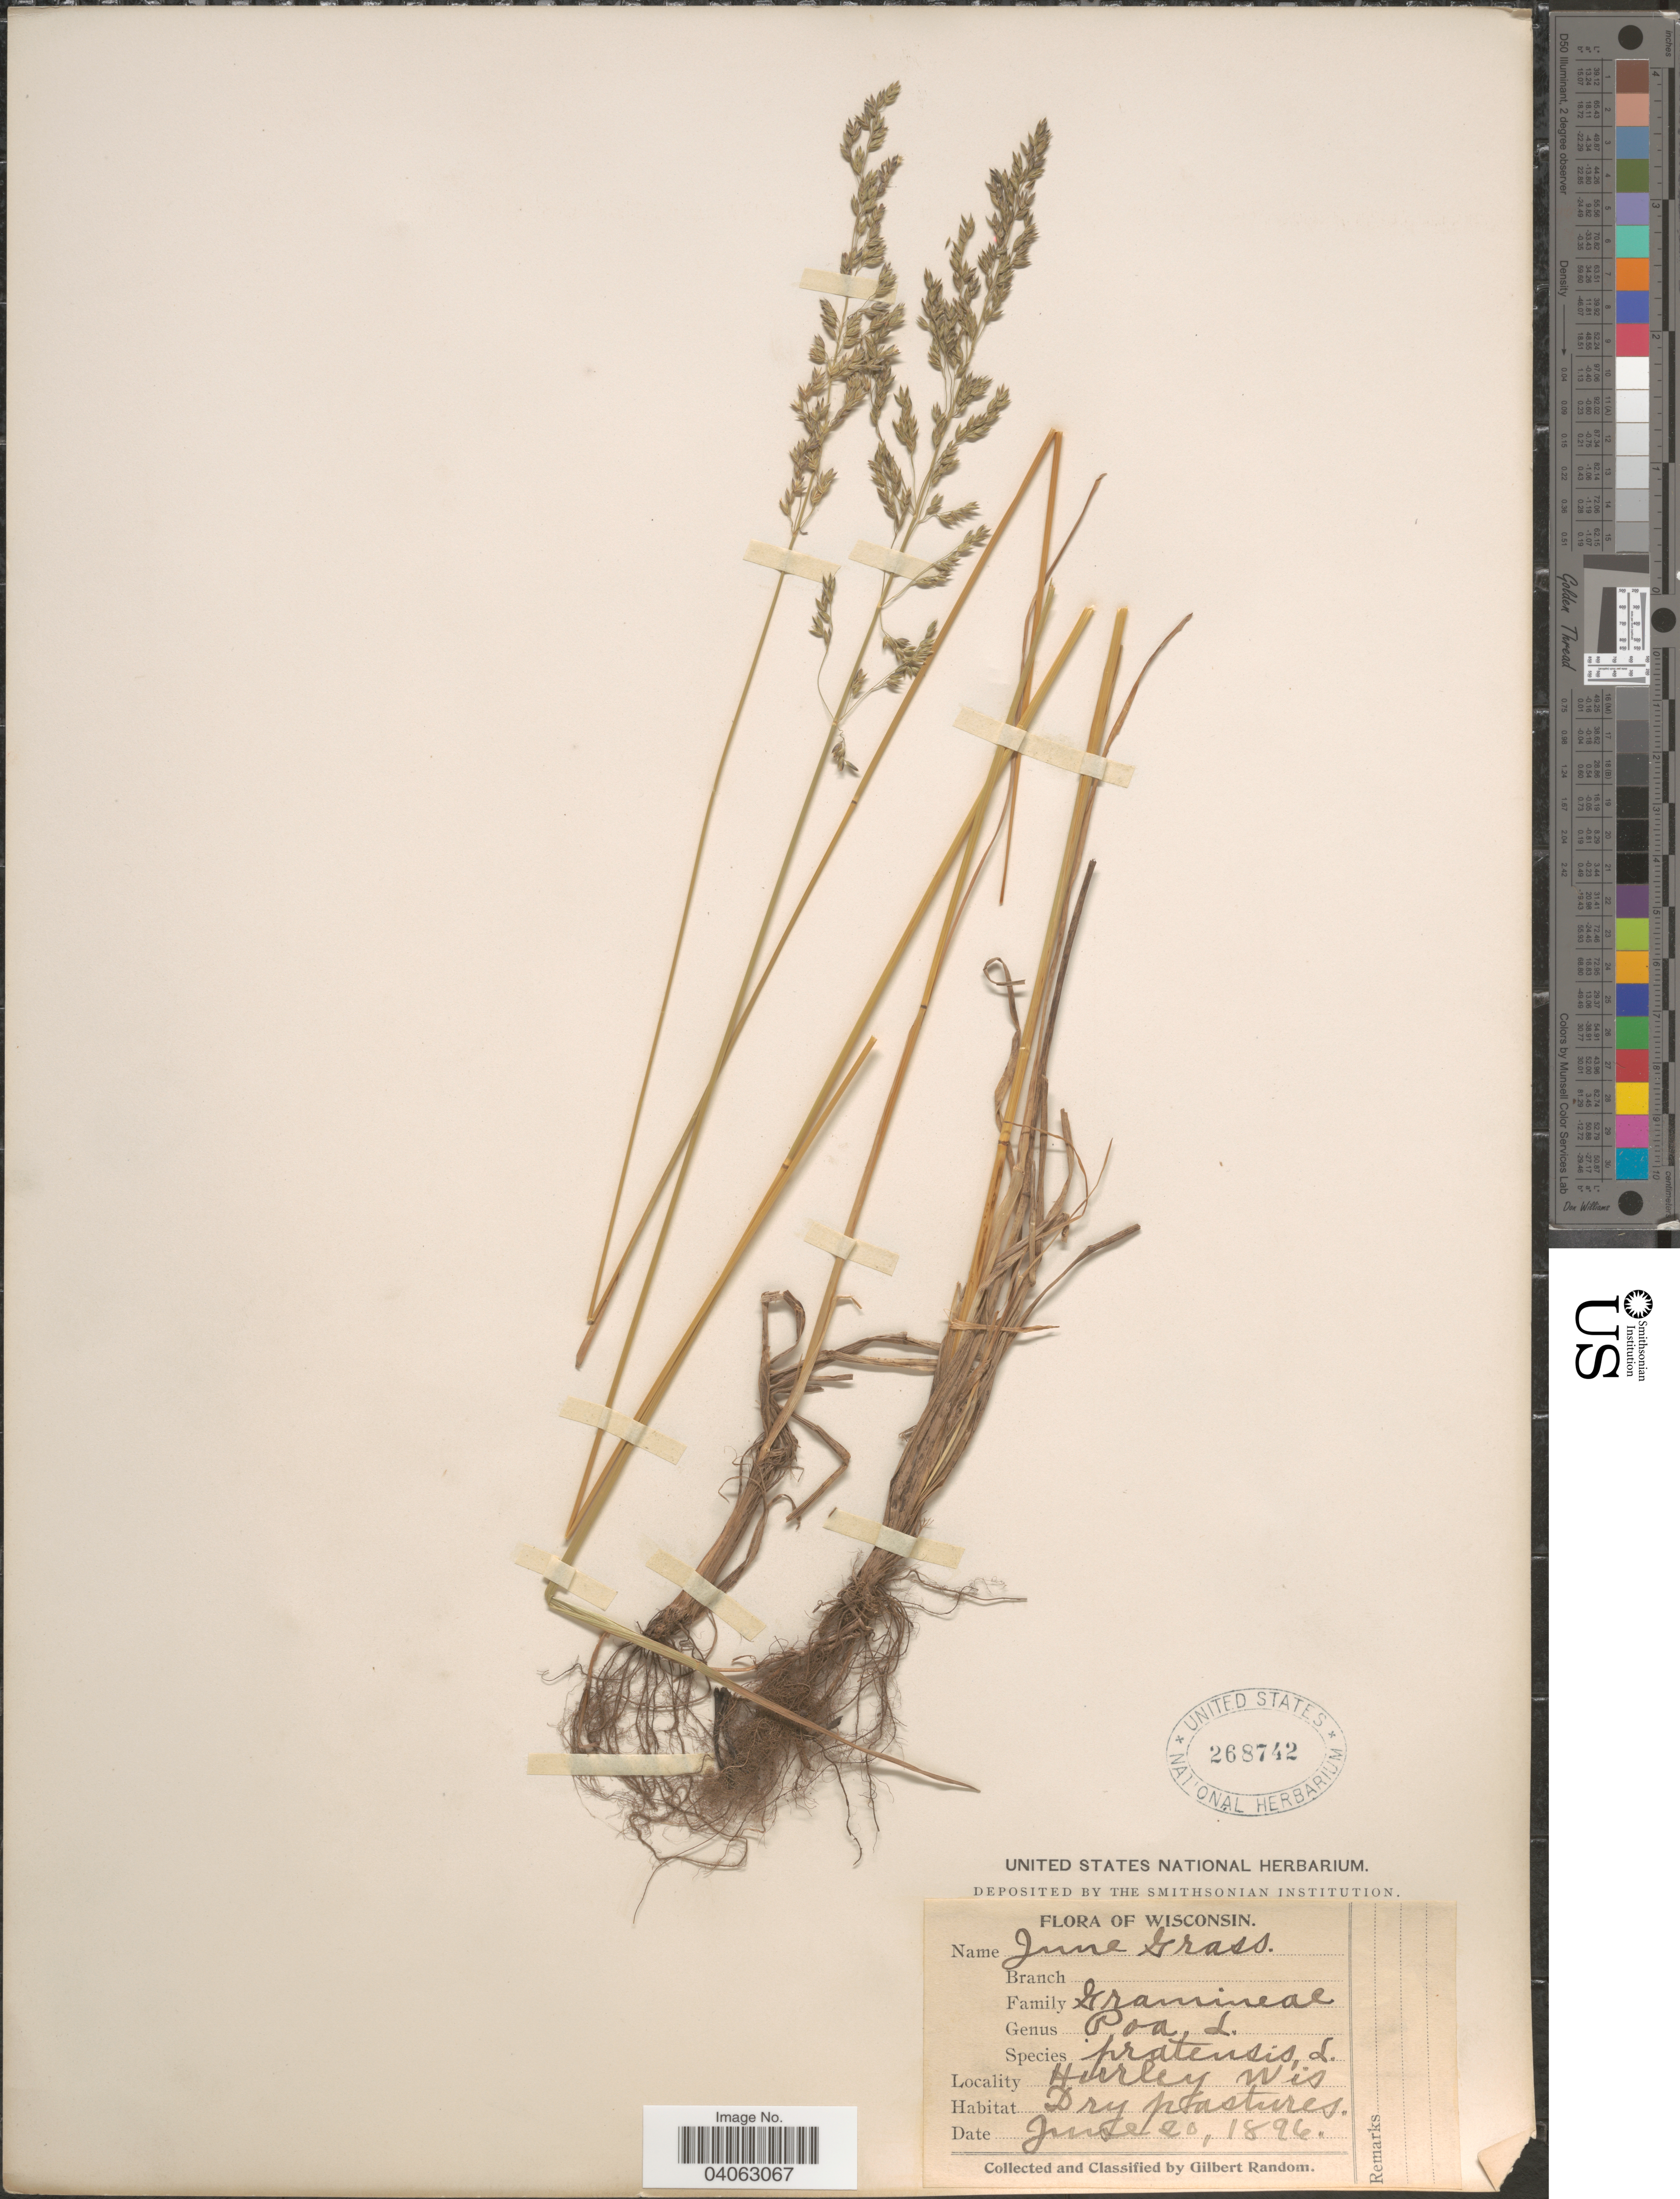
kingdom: Plantae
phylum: Tracheophyta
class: Liliopsida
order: Poales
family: Poaceae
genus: Poa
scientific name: Poa pratensis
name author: L.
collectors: G. Random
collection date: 1896-06-20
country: United States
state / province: Wisconsin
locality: Hurley.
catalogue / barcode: US 268742